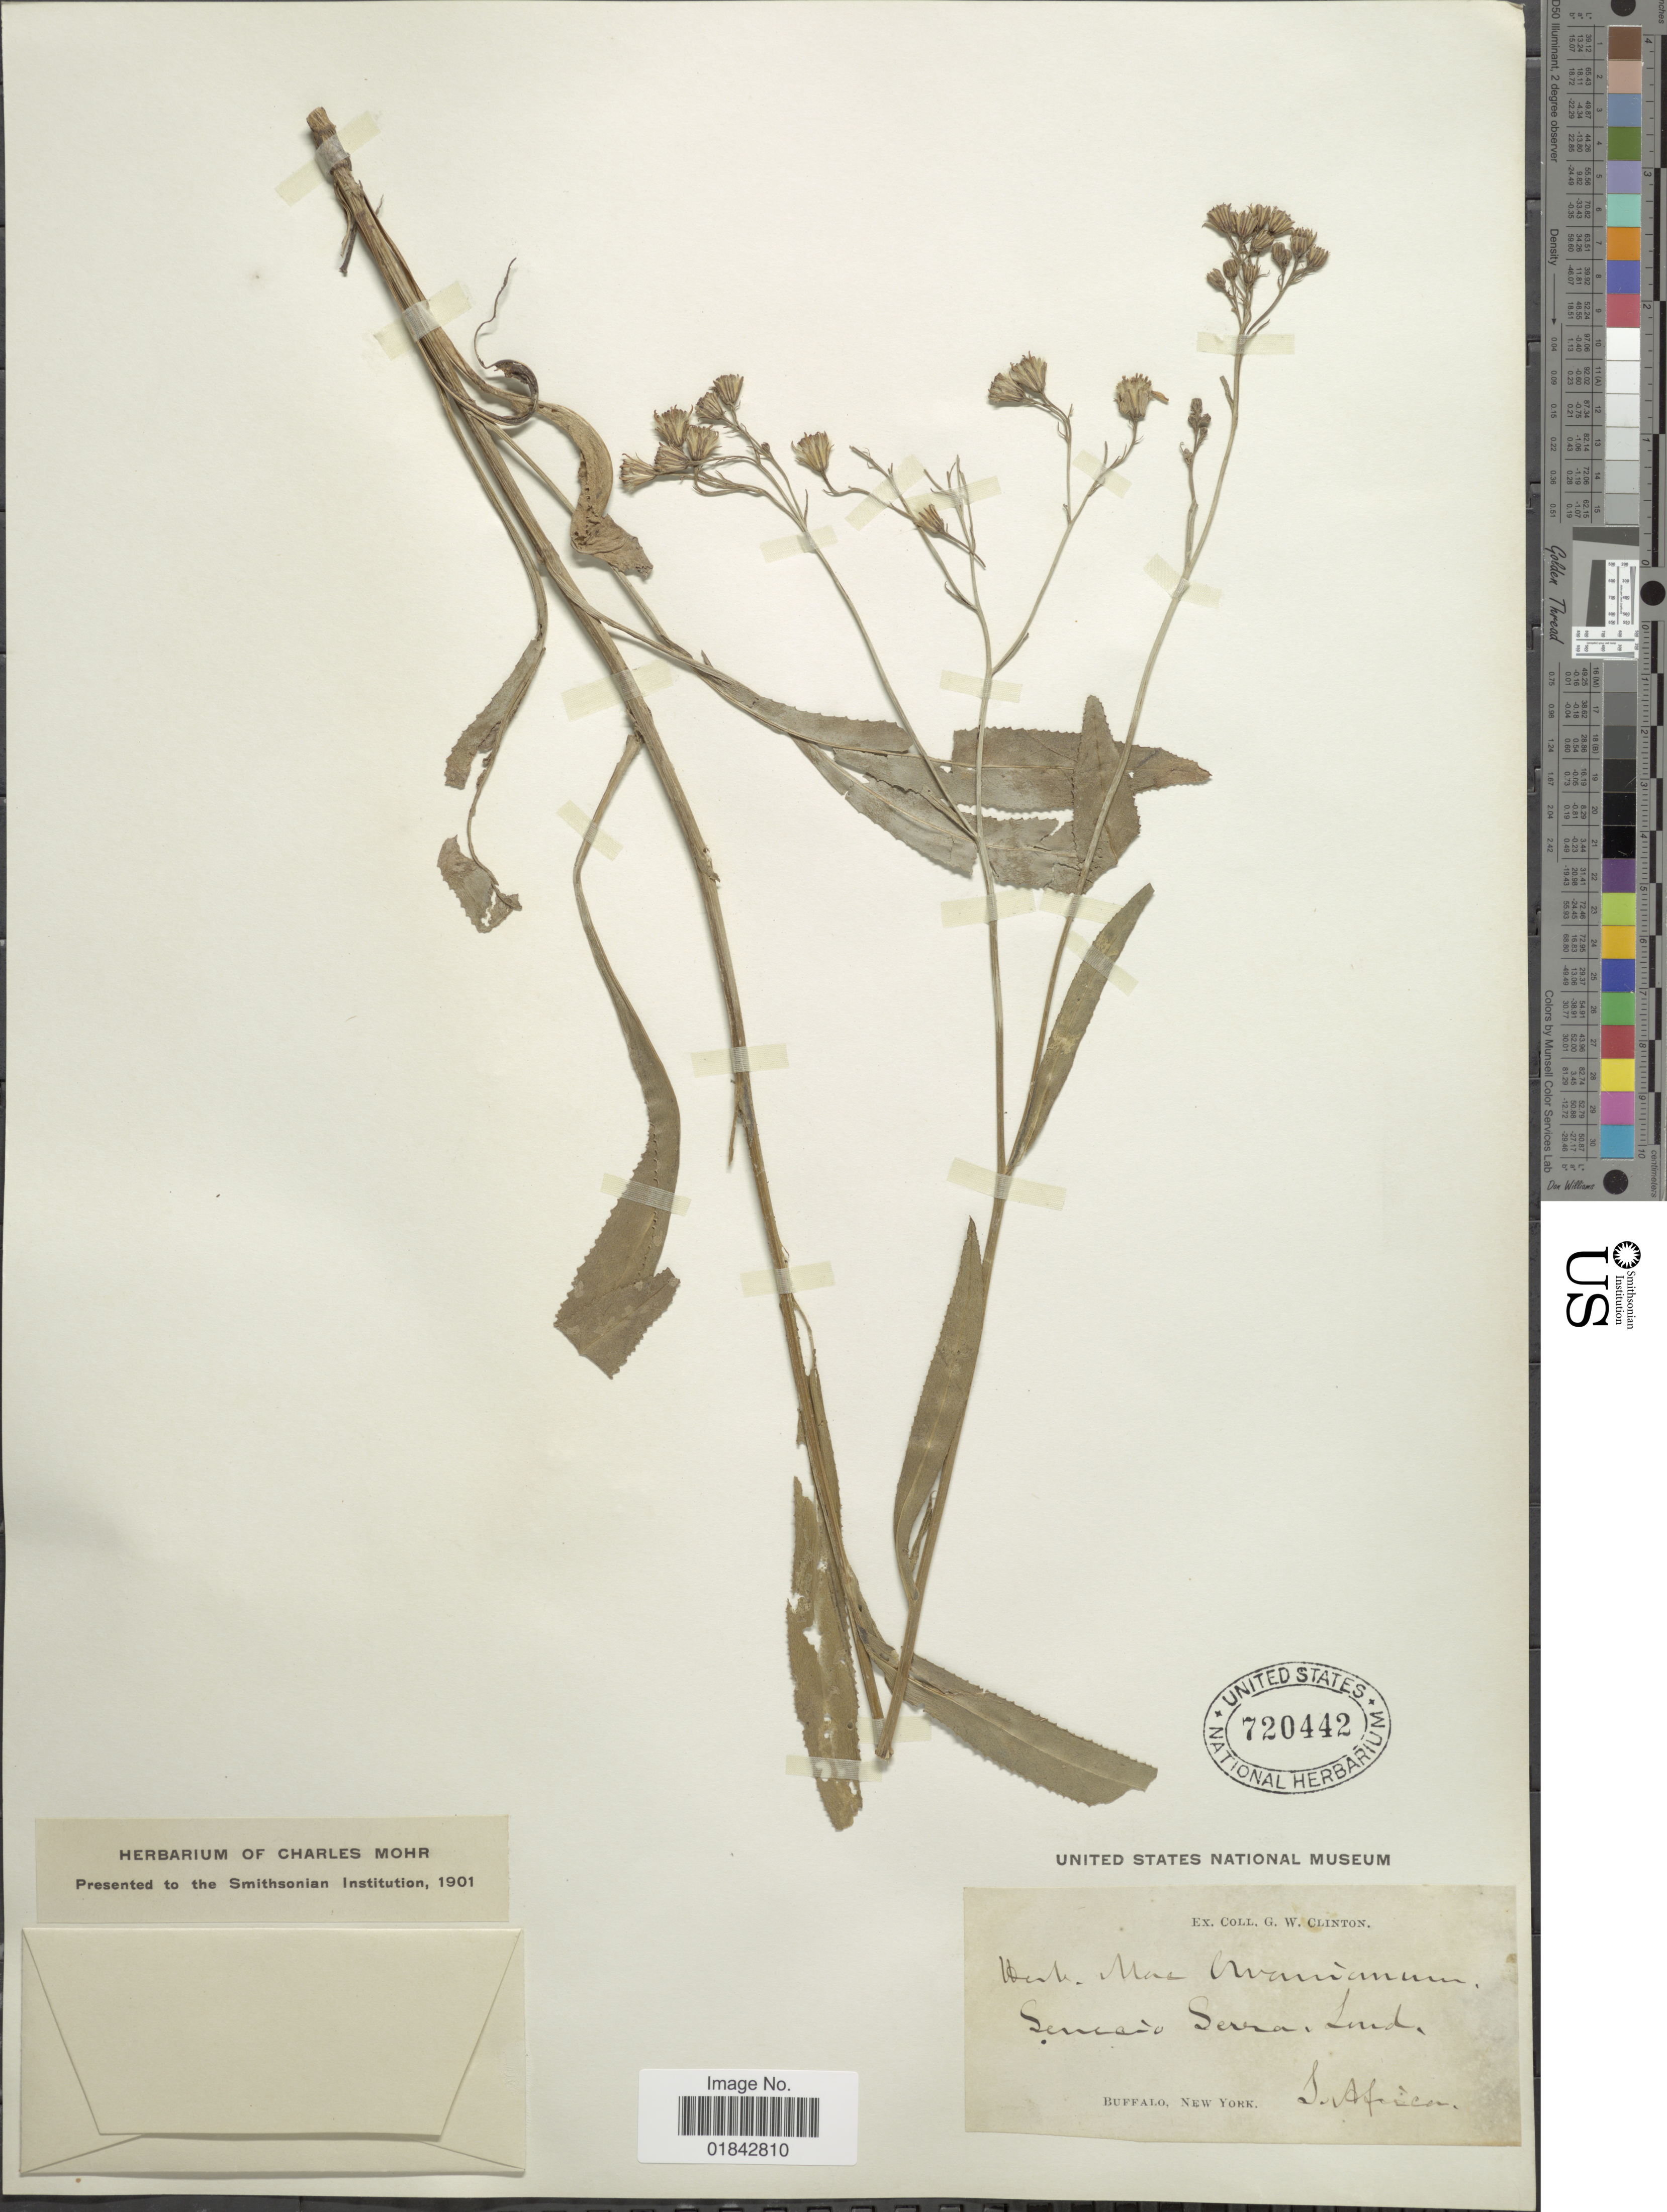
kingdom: Plantae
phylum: Tracheophyta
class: Magnoliopsida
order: Asterales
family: Asteraceae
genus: Senecio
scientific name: Senecio sp.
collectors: G. W. Clinton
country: South Africa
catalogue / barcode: US 720442